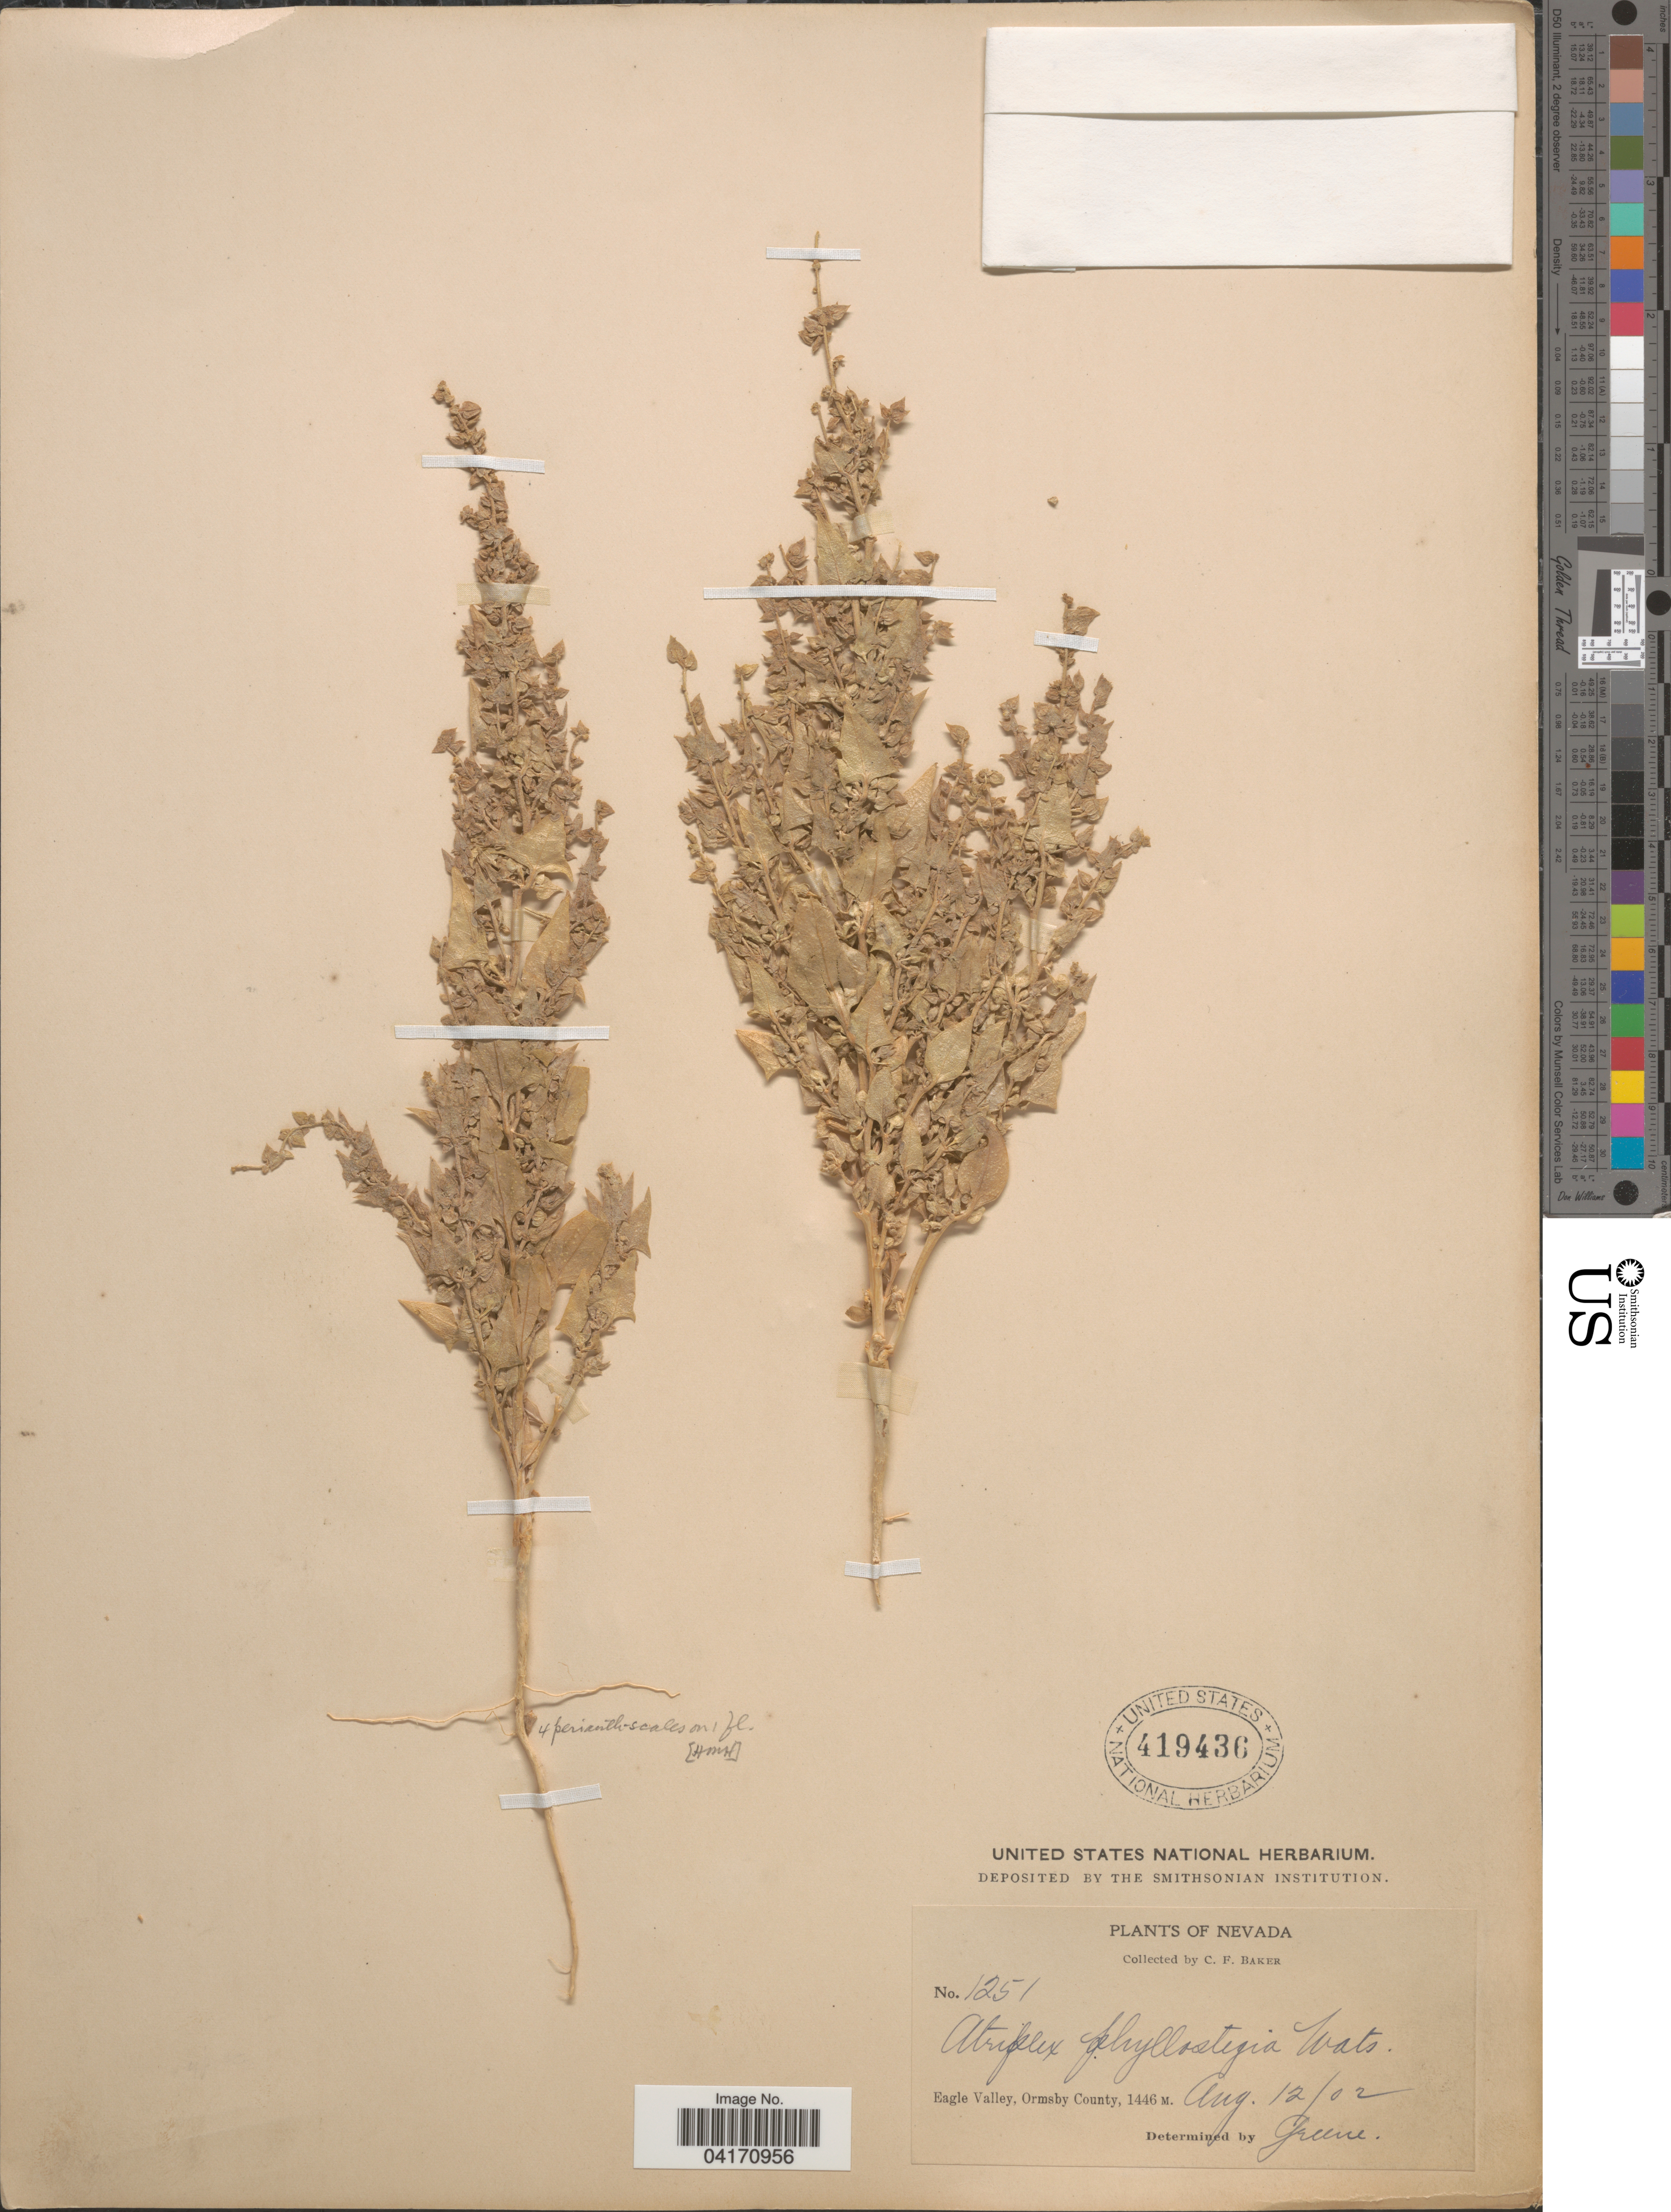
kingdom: Plantae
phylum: Tracheophyta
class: Magnoliopsida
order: Caryophyllales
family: Amaranthaceae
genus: Atriplex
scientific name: Atriplex phyllostegia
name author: (Torr. ex S. Watson) S. Watson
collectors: C. F. Baker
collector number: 1251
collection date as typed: Transcribed d/m/y: 12/8/2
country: United States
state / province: Nevada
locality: Eagle Valley, Ormsby County.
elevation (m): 1446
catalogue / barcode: US 419436